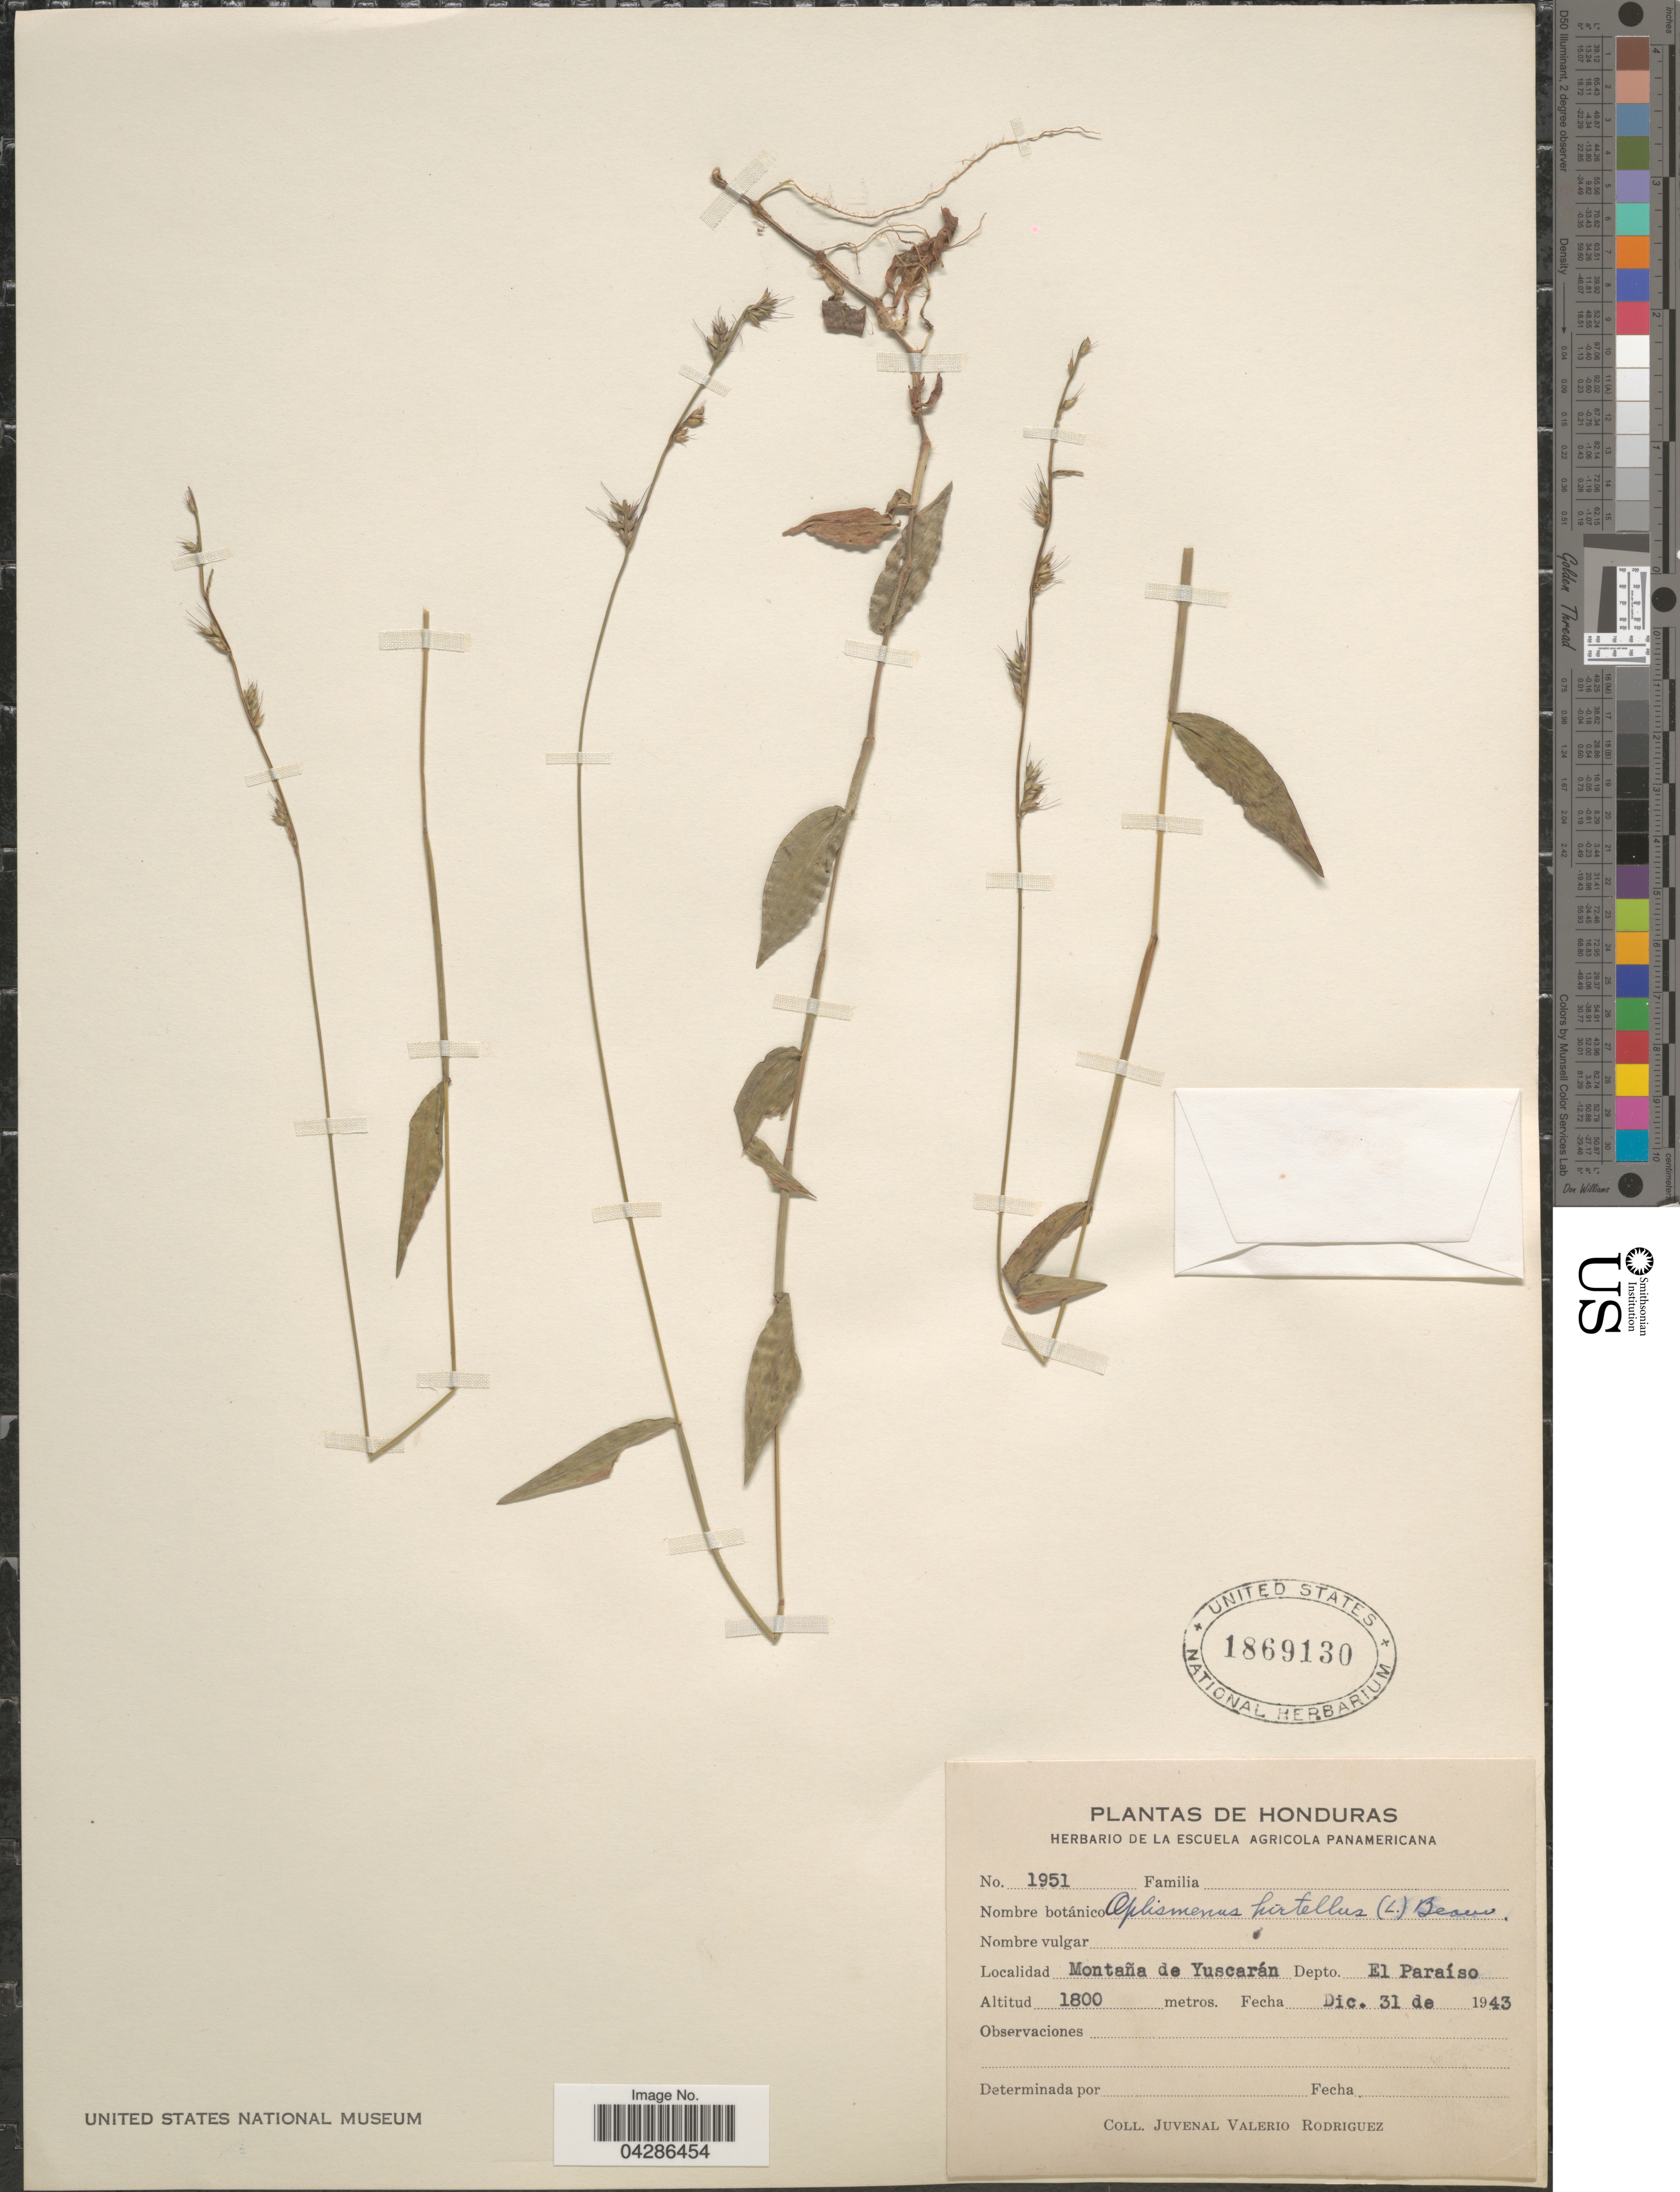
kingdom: Plantae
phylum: Tracheophyta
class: Liliopsida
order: Poales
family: Poaceae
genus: Oplismenus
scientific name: Oplismenus hirtellus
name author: (L.) P. Beauv.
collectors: J. Rodriguez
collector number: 1951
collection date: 1943-12-31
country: Honduras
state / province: El Paraiso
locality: Montaña de Yuscarán. Depto. El Paraíso.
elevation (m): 1800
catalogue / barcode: US 1869130